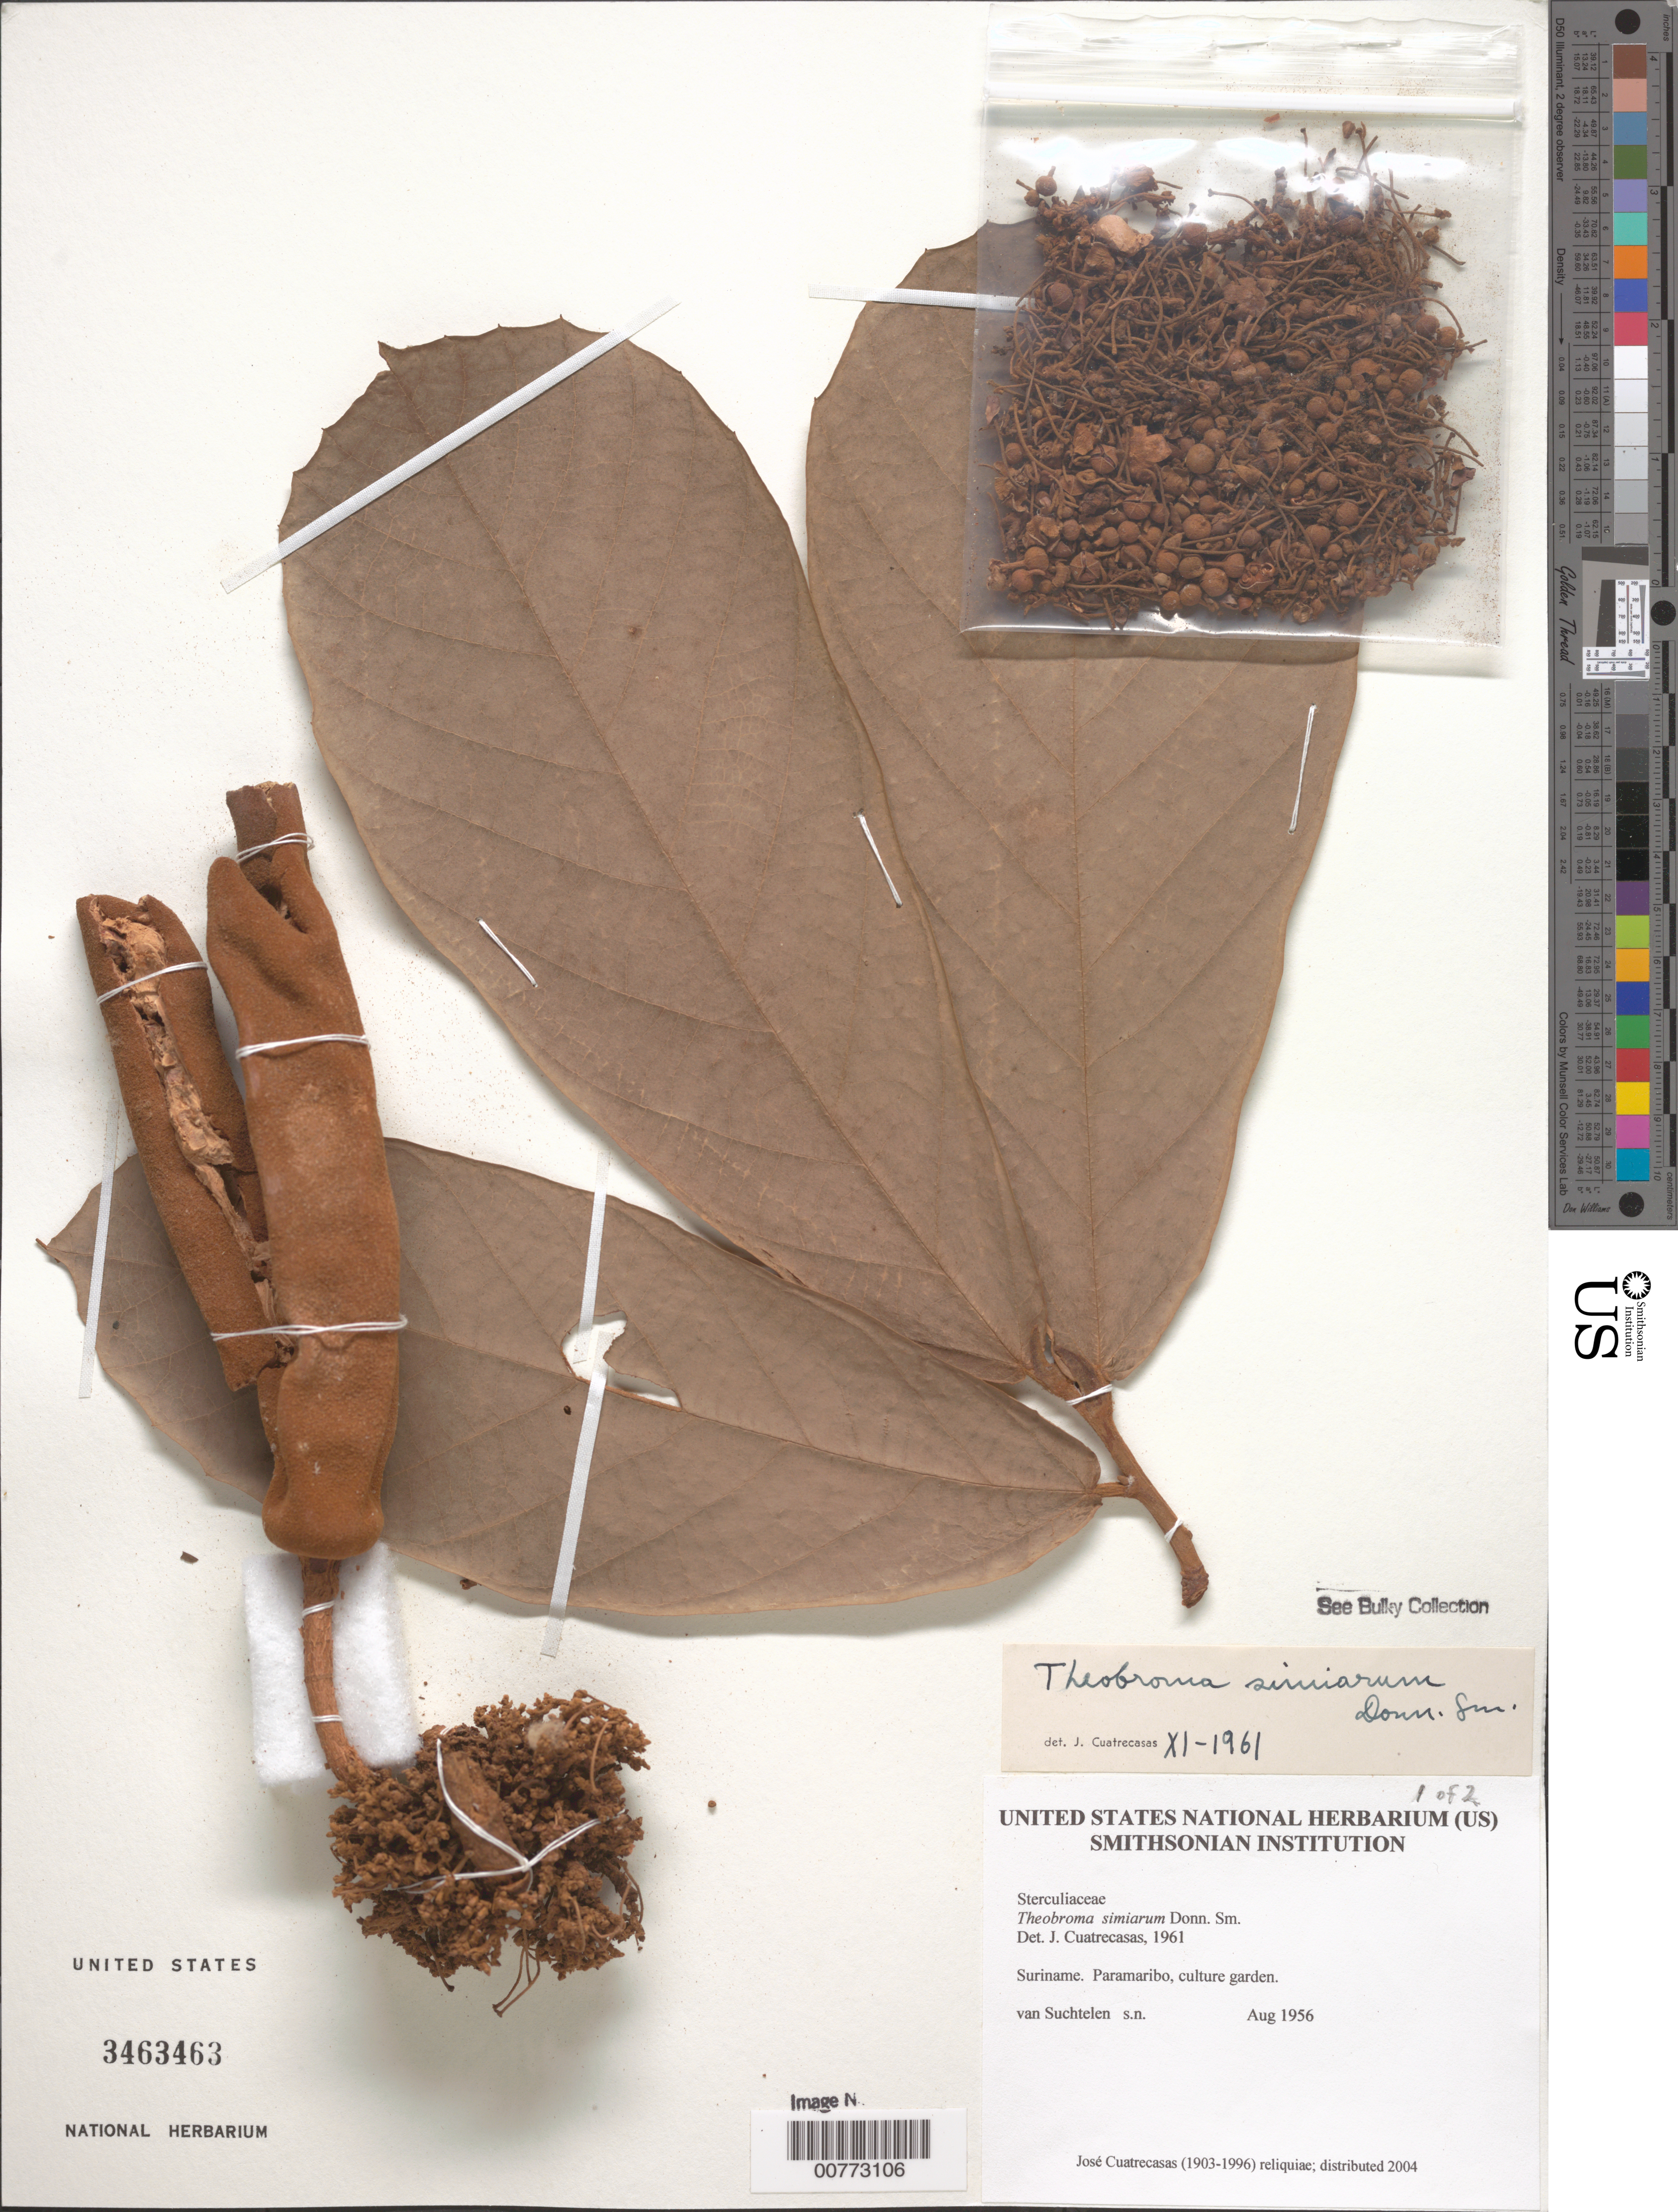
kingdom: Plantae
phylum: Tracheophyta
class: Magnoliopsida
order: Malvales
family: Malvaceae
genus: Theobroma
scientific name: Theobroma simiarum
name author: Donn. Sm.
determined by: Cuatrecasas, J.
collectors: Van Suchtelen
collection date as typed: Aug 1956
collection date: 1956-08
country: Suriname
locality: Paramaribo, culture garden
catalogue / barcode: US 3463463